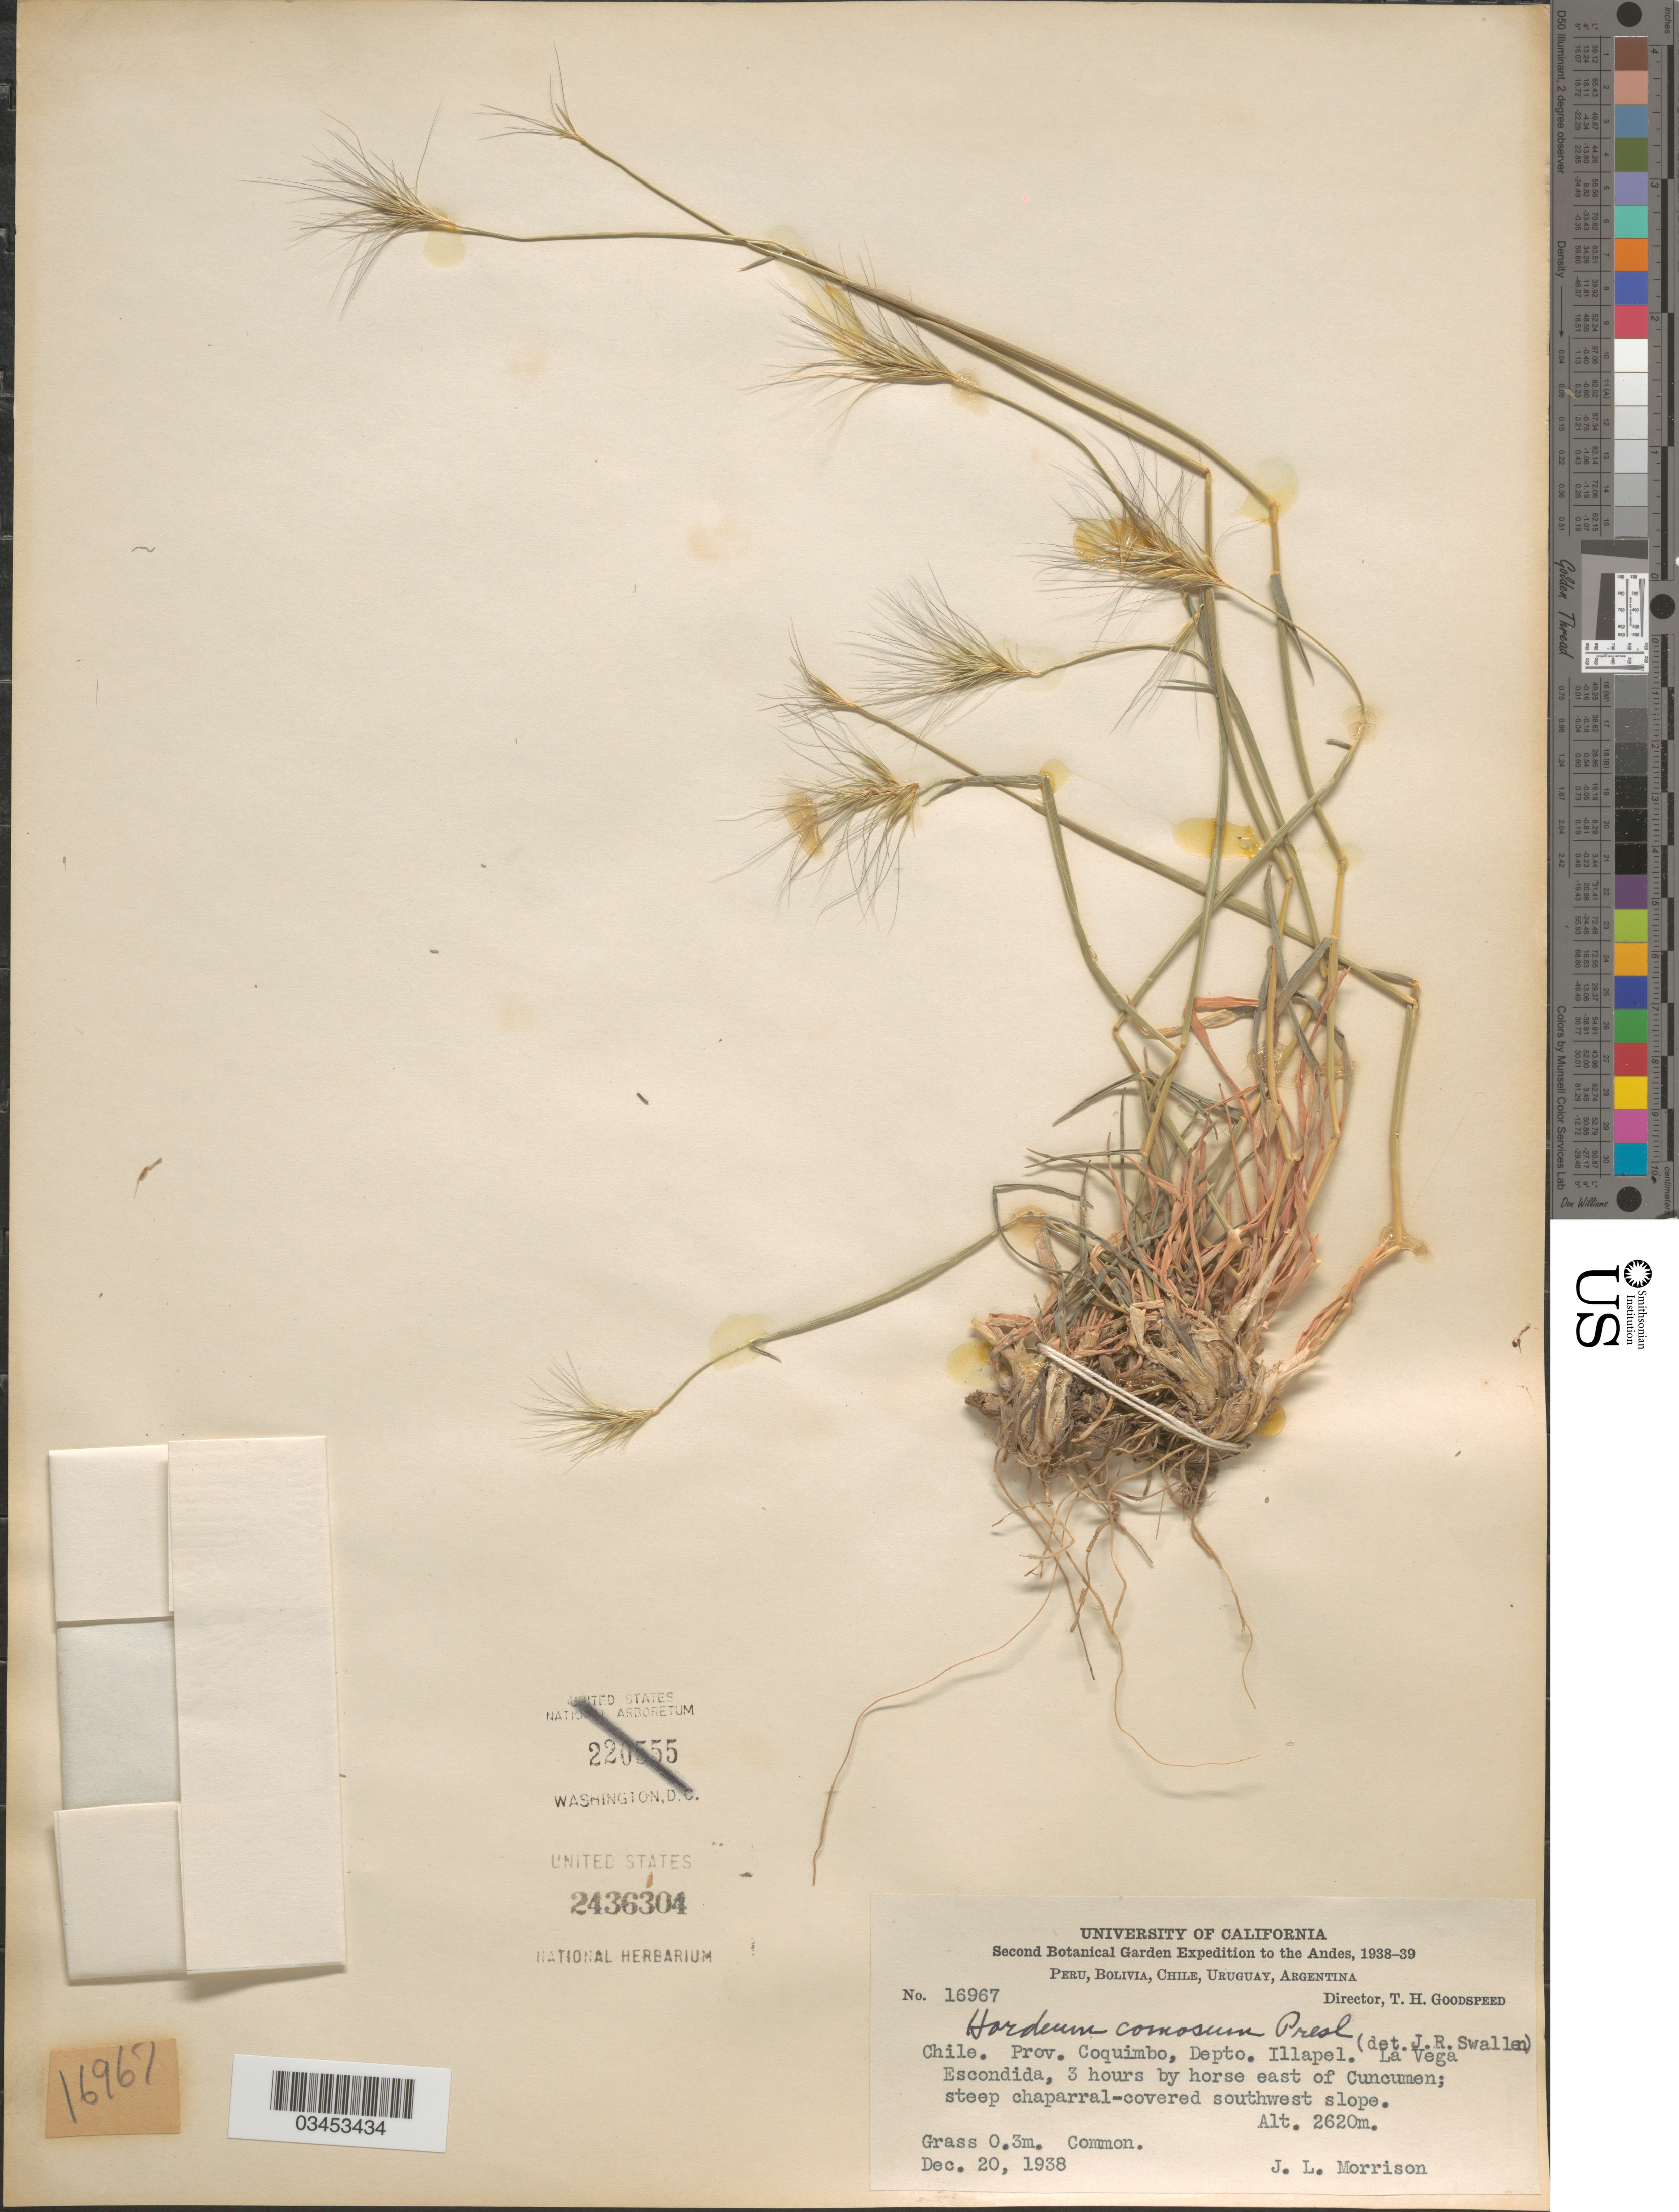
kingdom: Plantae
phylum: Tracheophyta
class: Liliopsida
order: Poales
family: Poaceae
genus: Hordeum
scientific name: Hordeum comosum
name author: J. Presl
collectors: J. Morrison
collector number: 16967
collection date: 1938-12-20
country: Chile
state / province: Coquimbo (IV)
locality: Prov. Coquimbo, Depto. Illapel. La Vega Escondida, 3 hours by horse east of Cuncumen; steep chaparral-covered southwest slope.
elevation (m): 2620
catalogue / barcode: US 2436304